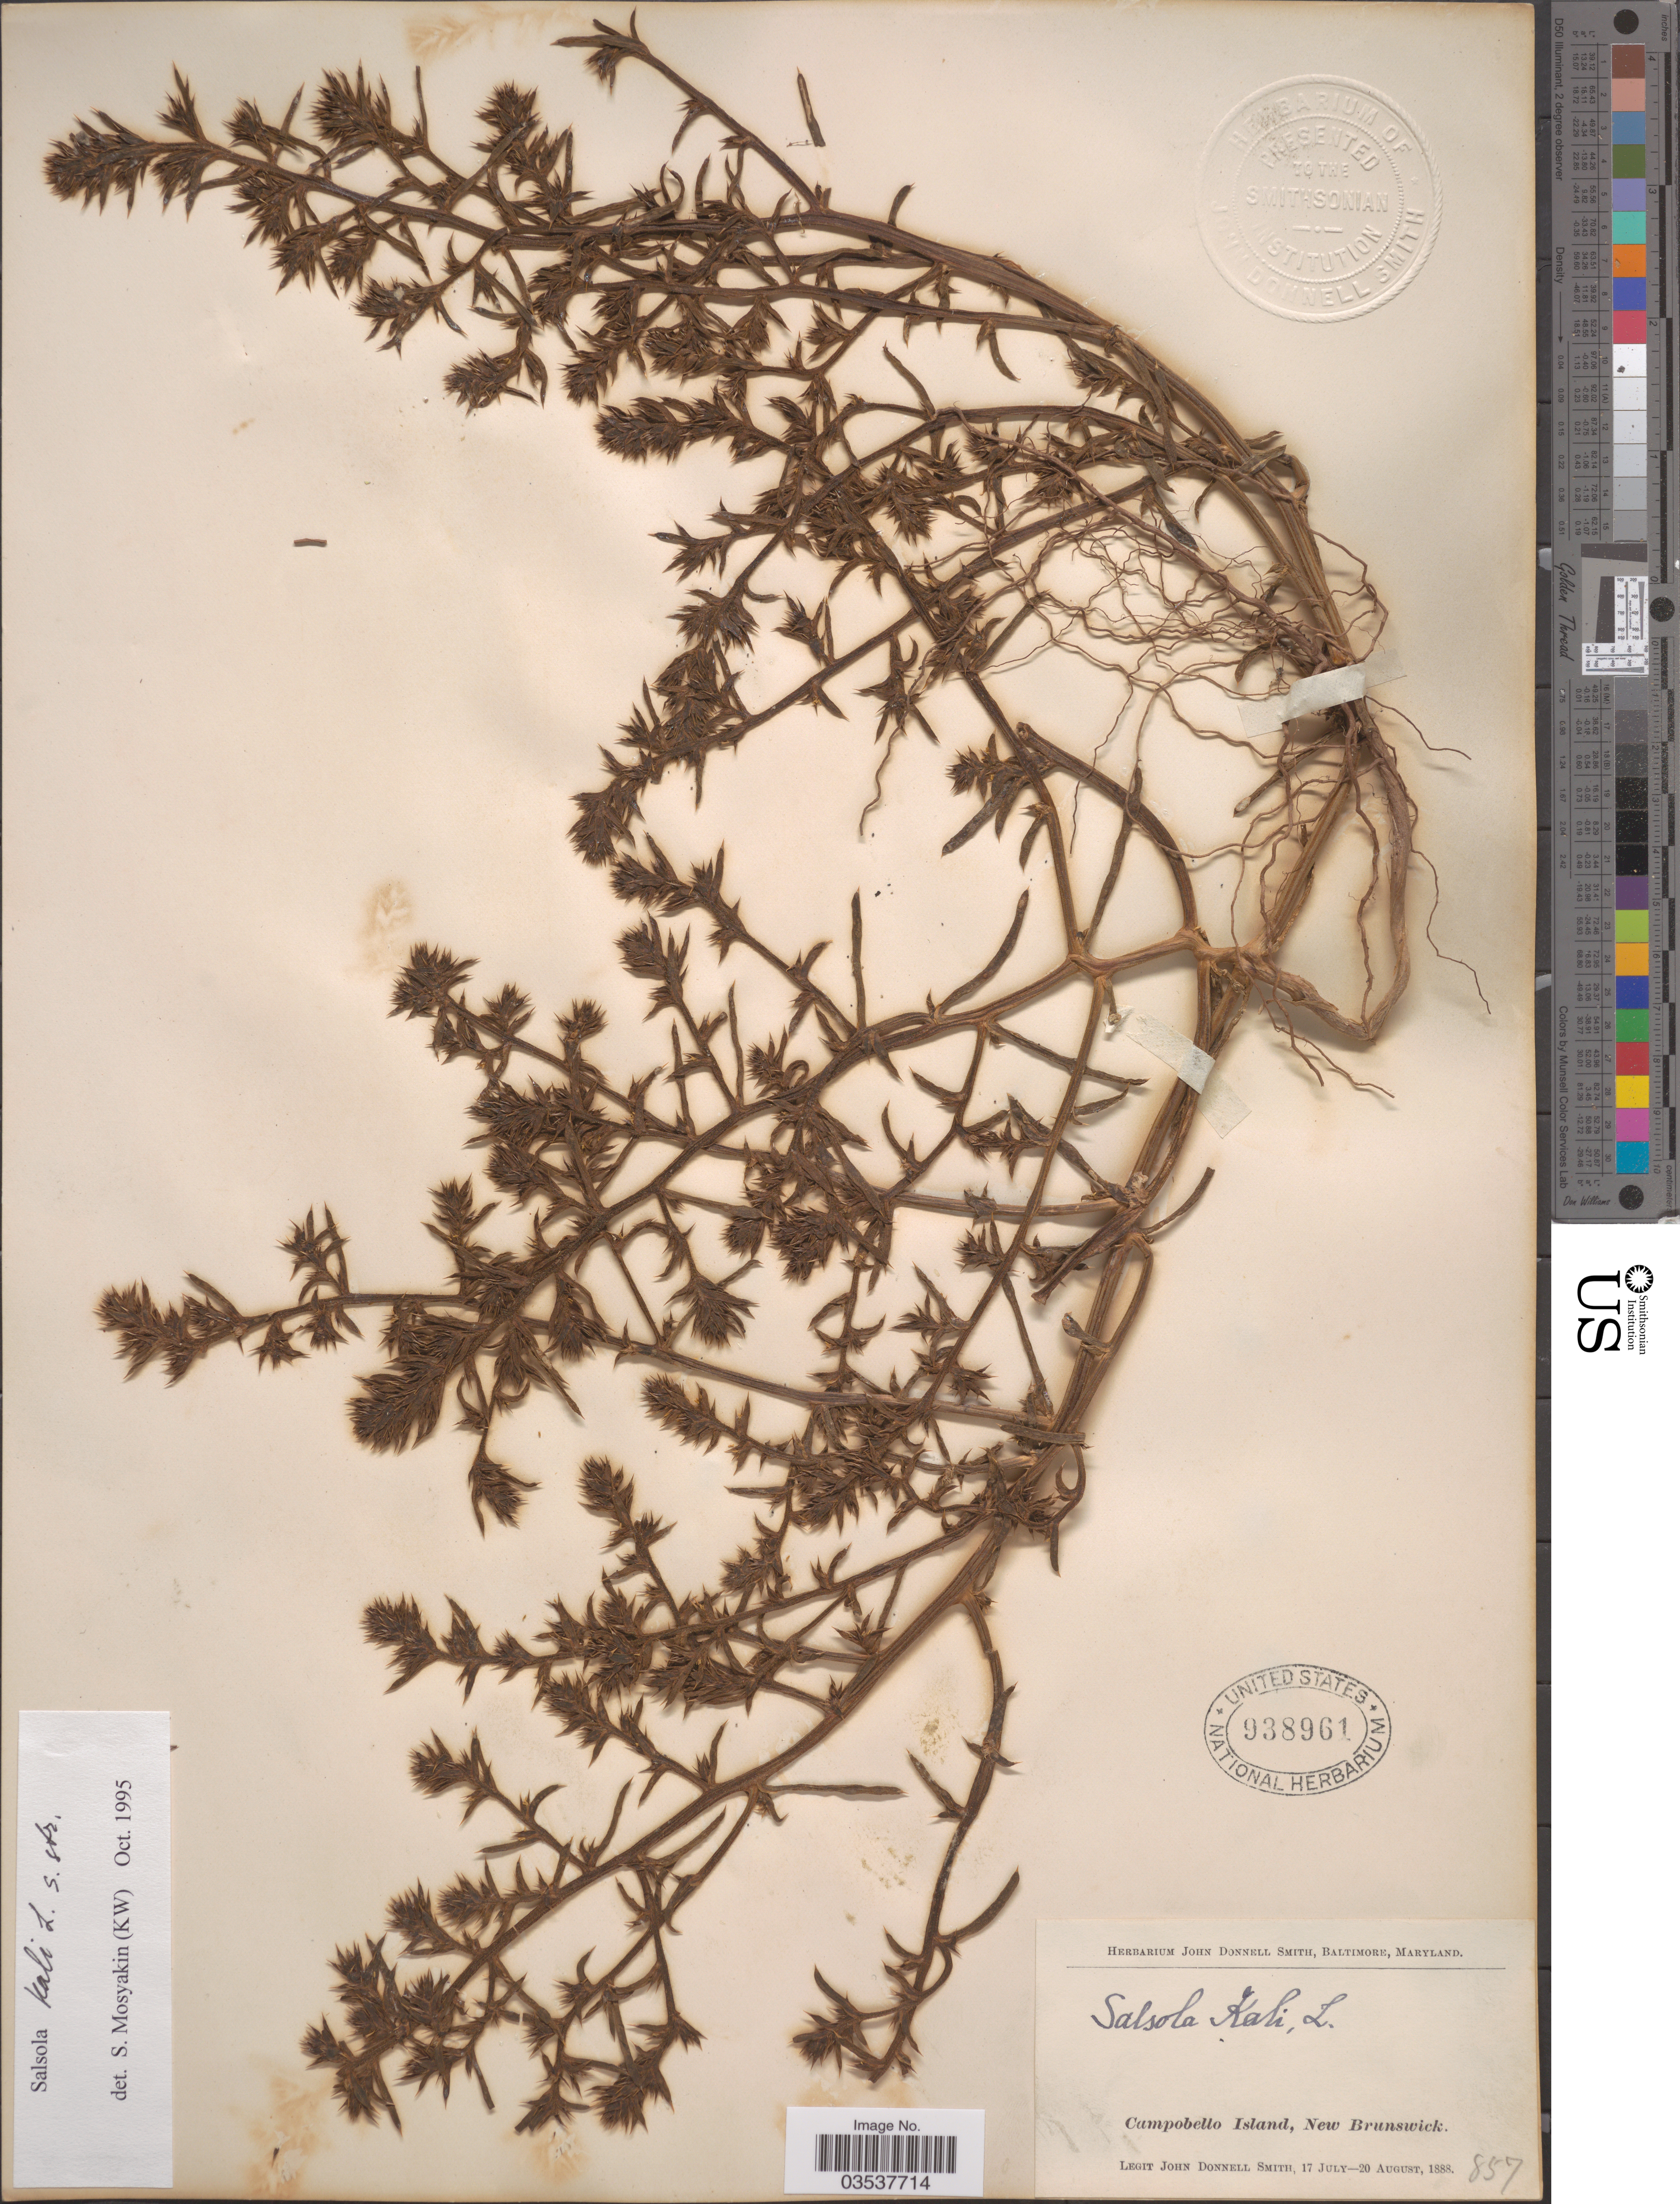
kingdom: Plantae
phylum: Tracheophyta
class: Magnoliopsida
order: Caryophyllales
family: Amaranthaceae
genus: Salsola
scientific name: Salsola kali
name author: L.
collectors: J. Donnell Smith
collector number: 857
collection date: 1888-07-17/1888-08-20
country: Canada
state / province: New Brunswick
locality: Campobello Island.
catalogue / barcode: US 938961